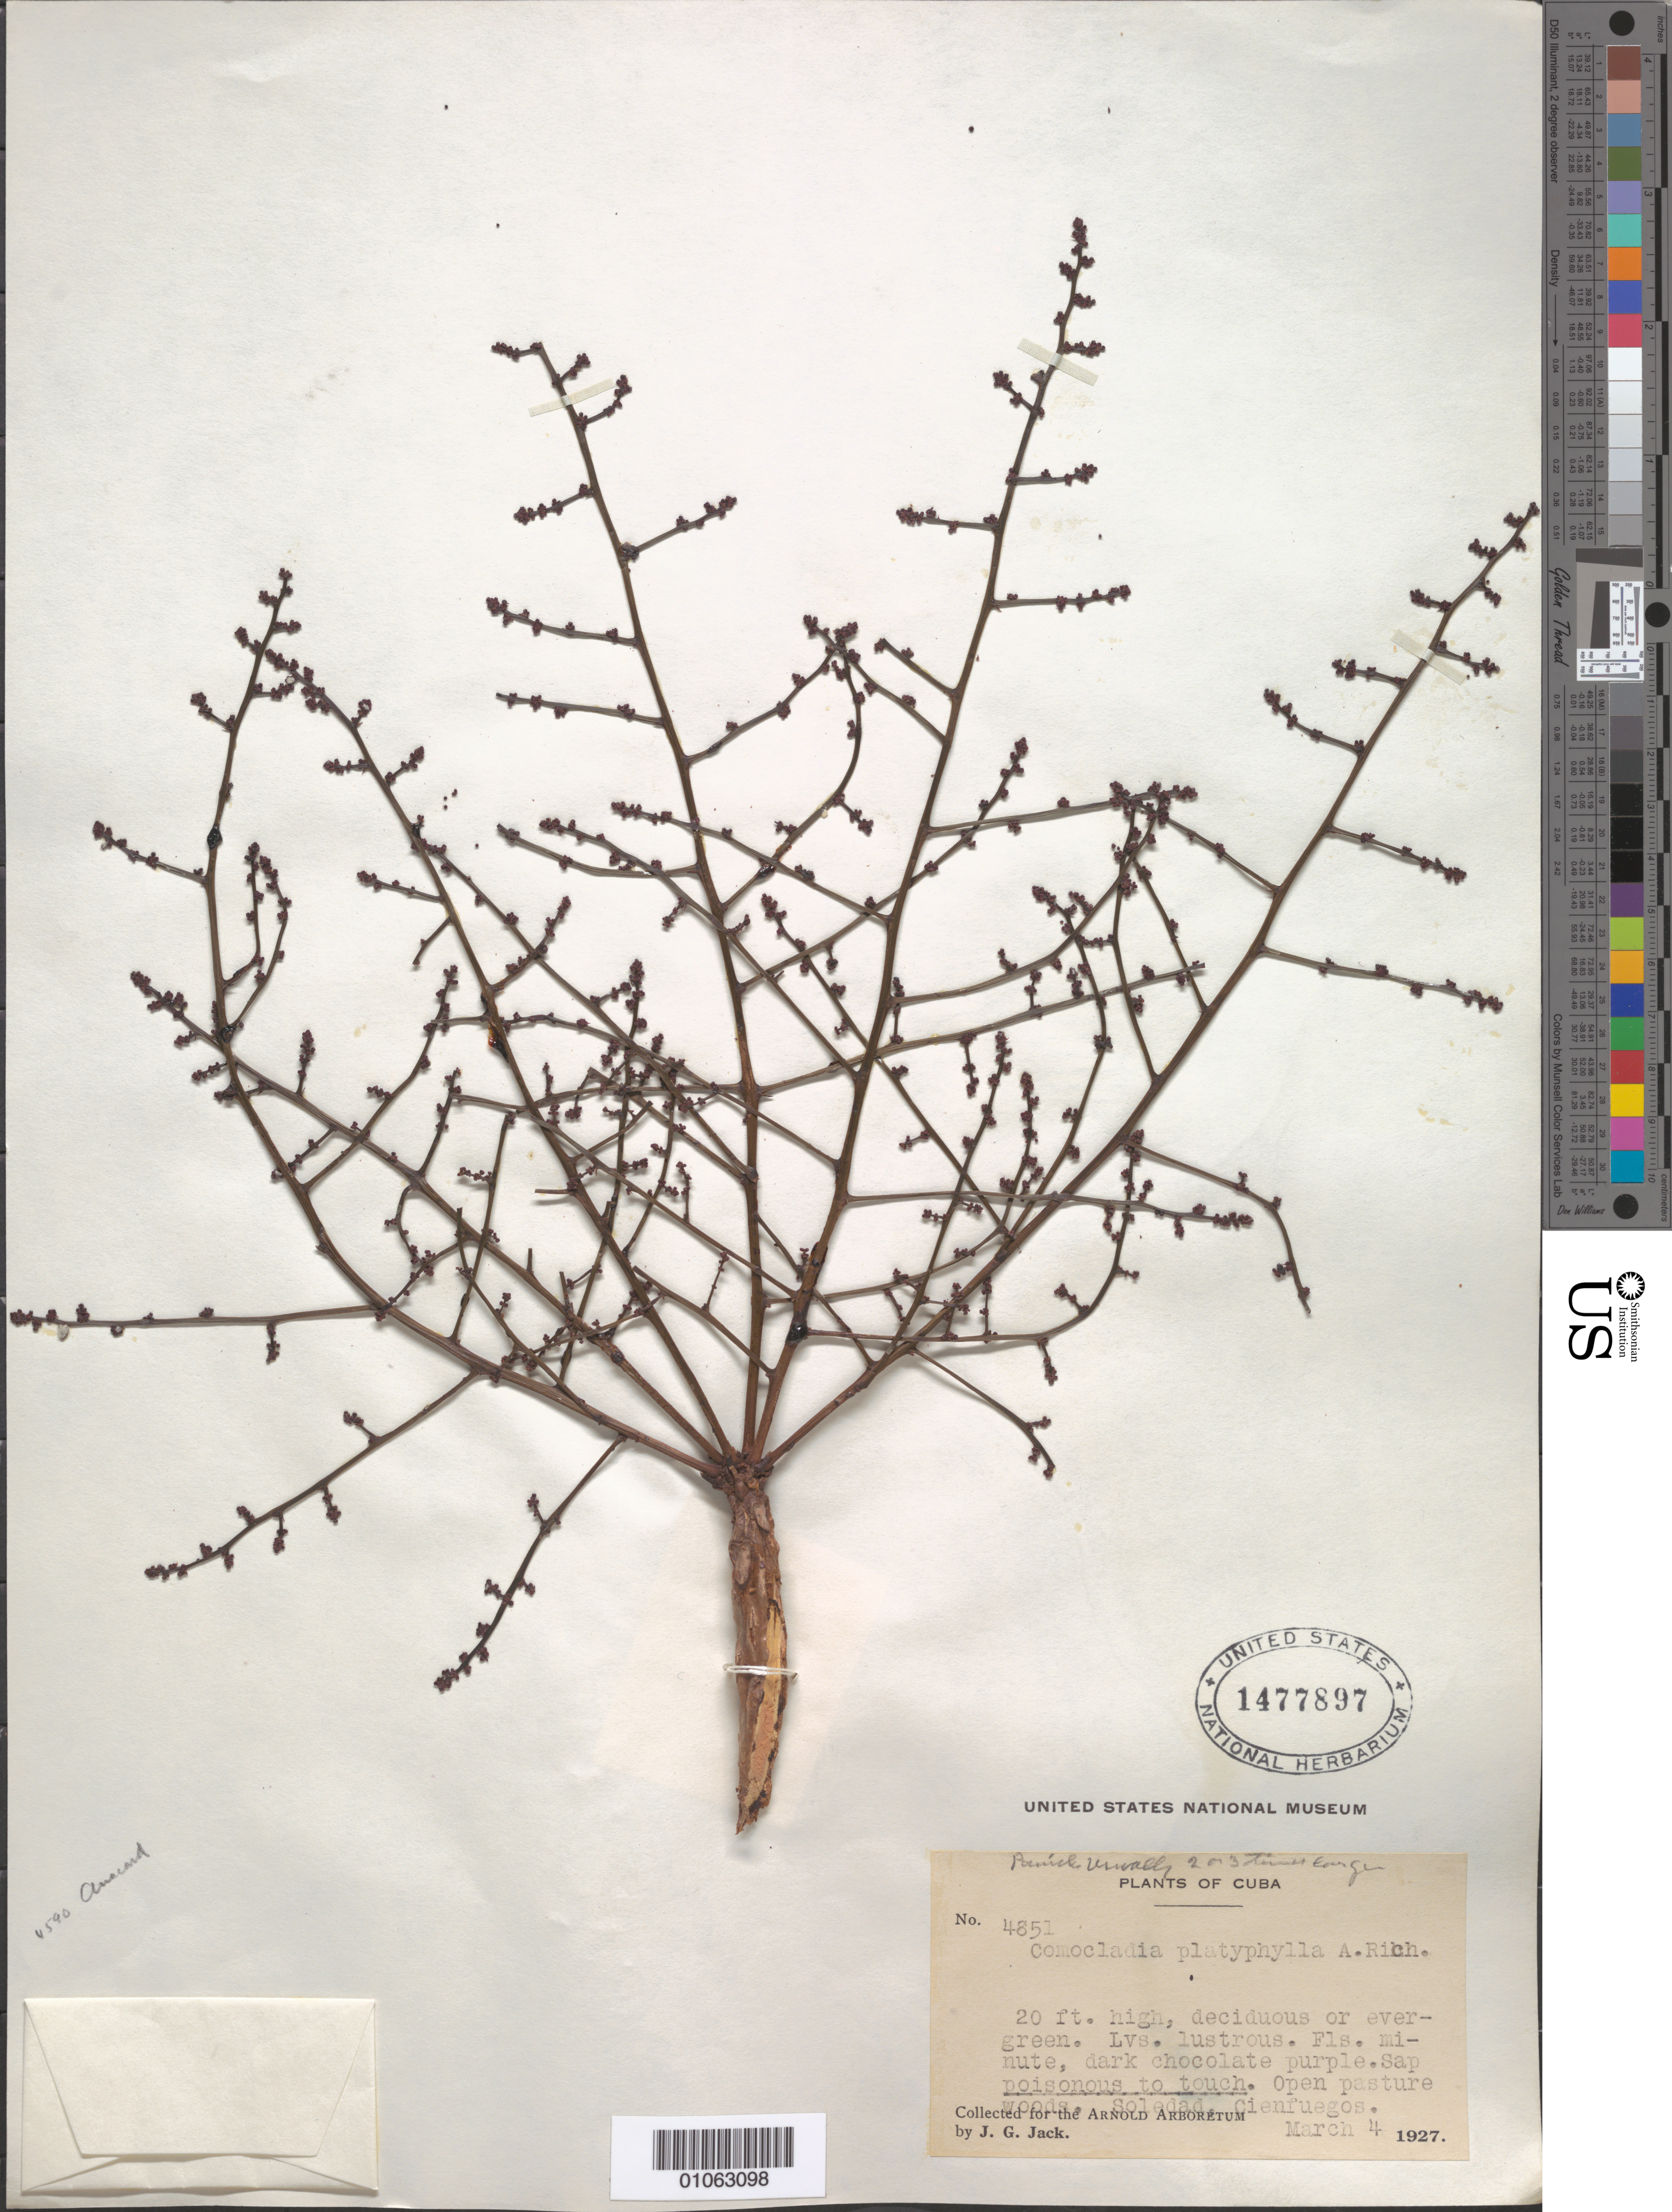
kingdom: Plantae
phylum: Tracheophyta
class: Magnoliopsida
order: Sapindales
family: Anacardiaceae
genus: Comocladia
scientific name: Comocladia platyphylla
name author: A. Rich. ex Griseb.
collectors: J. G. Jack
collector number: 4851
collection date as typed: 04 Mar 1927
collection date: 1927-03-04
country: Cuba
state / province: Cienfuegos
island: Cuba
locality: Soledad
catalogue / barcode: US 1477897